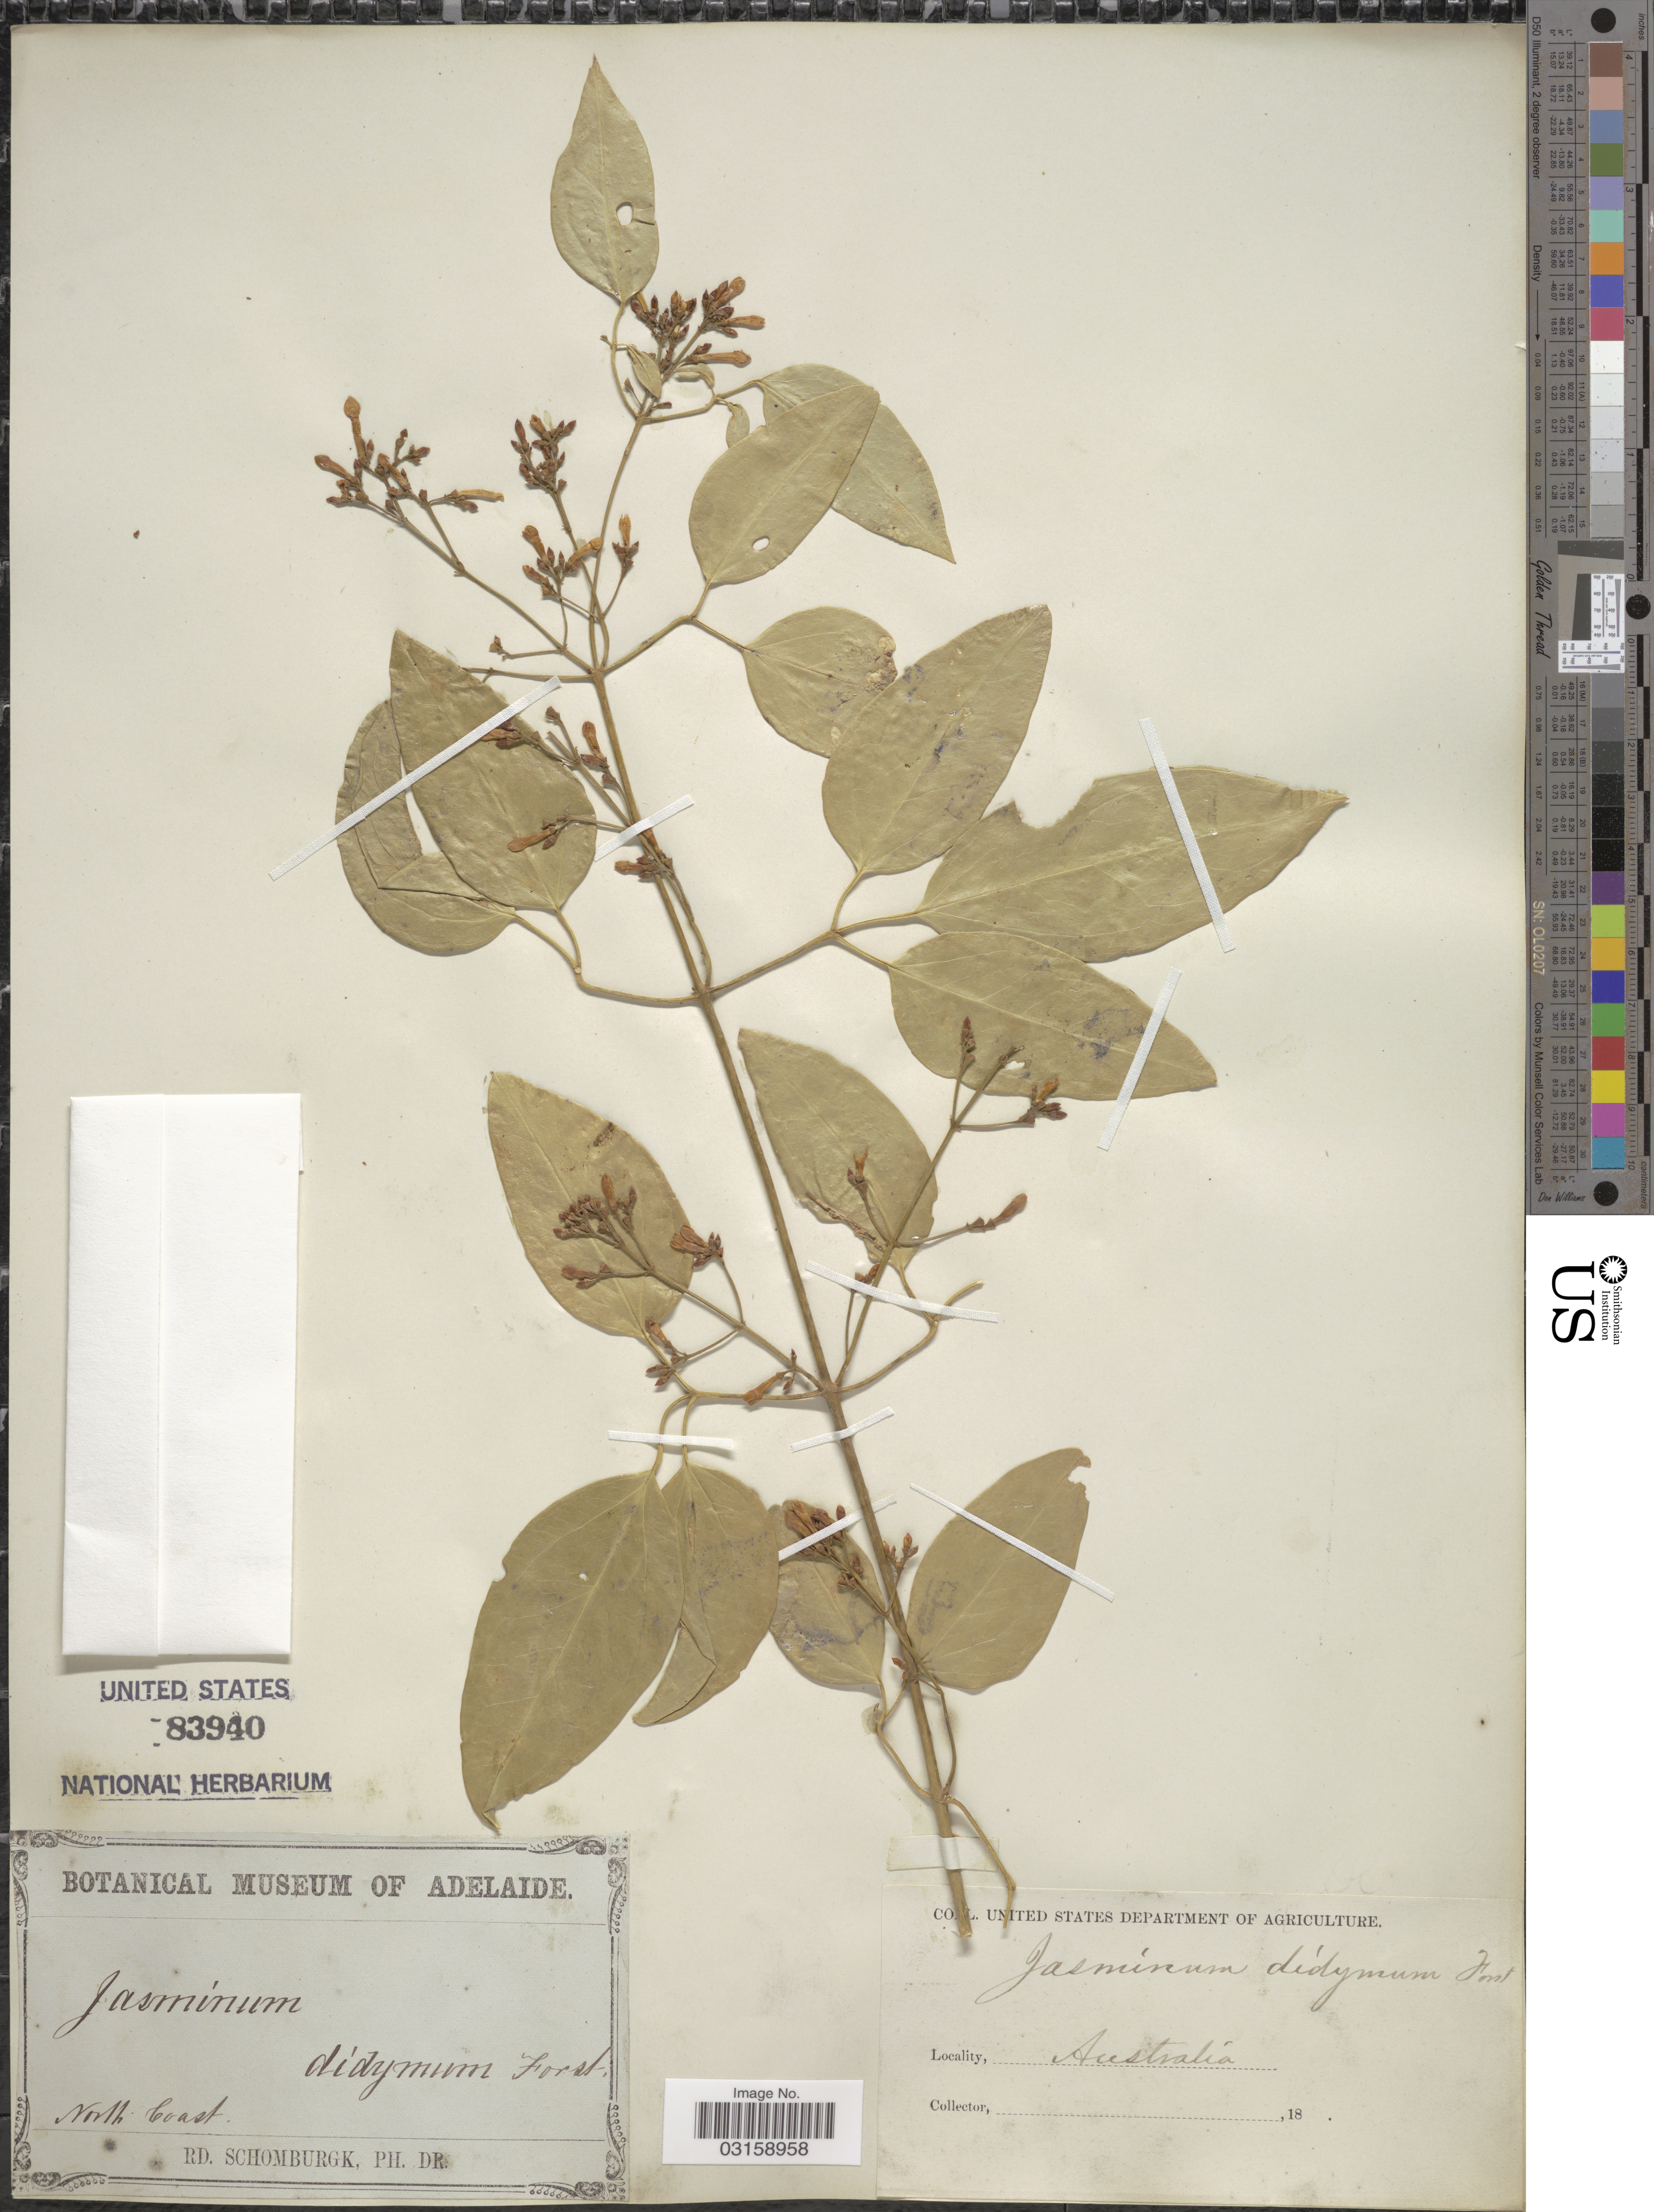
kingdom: Plantae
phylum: Tracheophyta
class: Magnoliopsida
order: Lamiales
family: Oleaceae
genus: Jasminum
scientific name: Jasminum didymum subsp. didymum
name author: G. Forst.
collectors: M. R. Schomburgk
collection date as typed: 18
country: Australia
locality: North Coast.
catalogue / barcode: US 83940